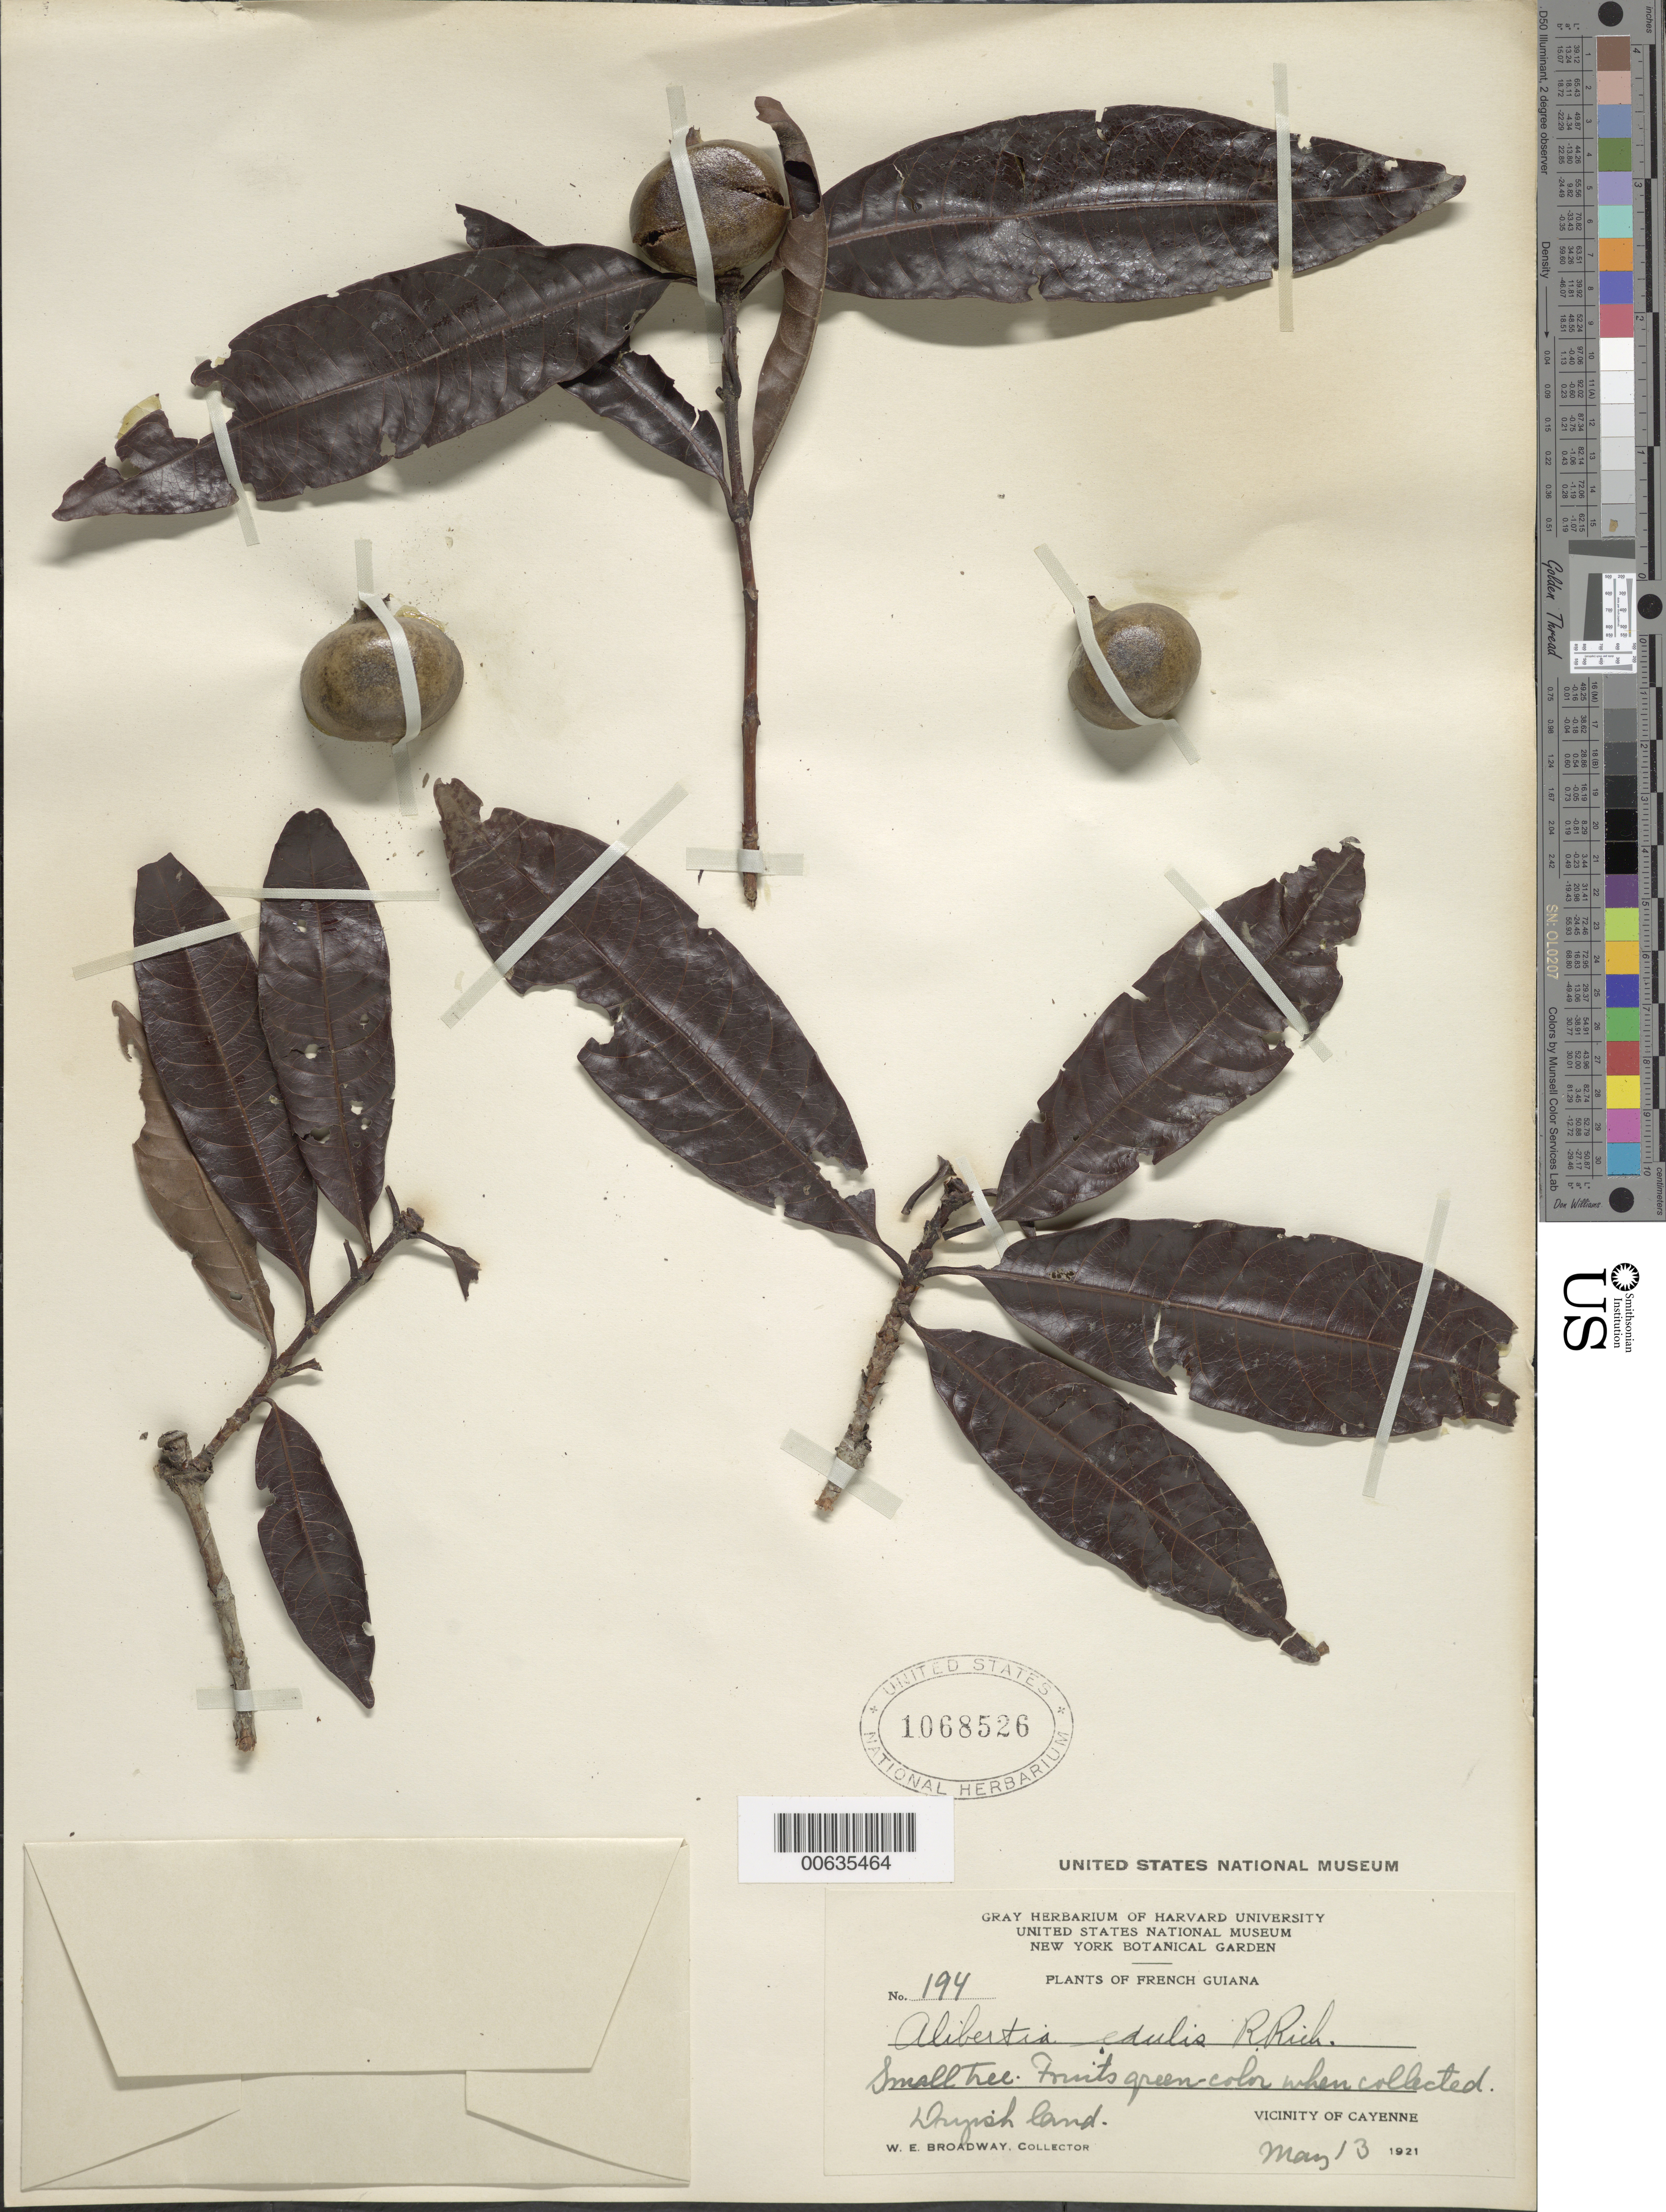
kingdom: Plantae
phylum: Tracheophyta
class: Magnoliopsida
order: Gentianales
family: Rubiaceae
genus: Alibertia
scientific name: Alibertia edulis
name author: (Rich.) A. Rich. ex DC.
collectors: W. E. Broadway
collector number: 194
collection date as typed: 13-May-13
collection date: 1913-05-13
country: French Guiana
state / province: Cayenne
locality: Cayenne, vic.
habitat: Dryish land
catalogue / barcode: US 1068526